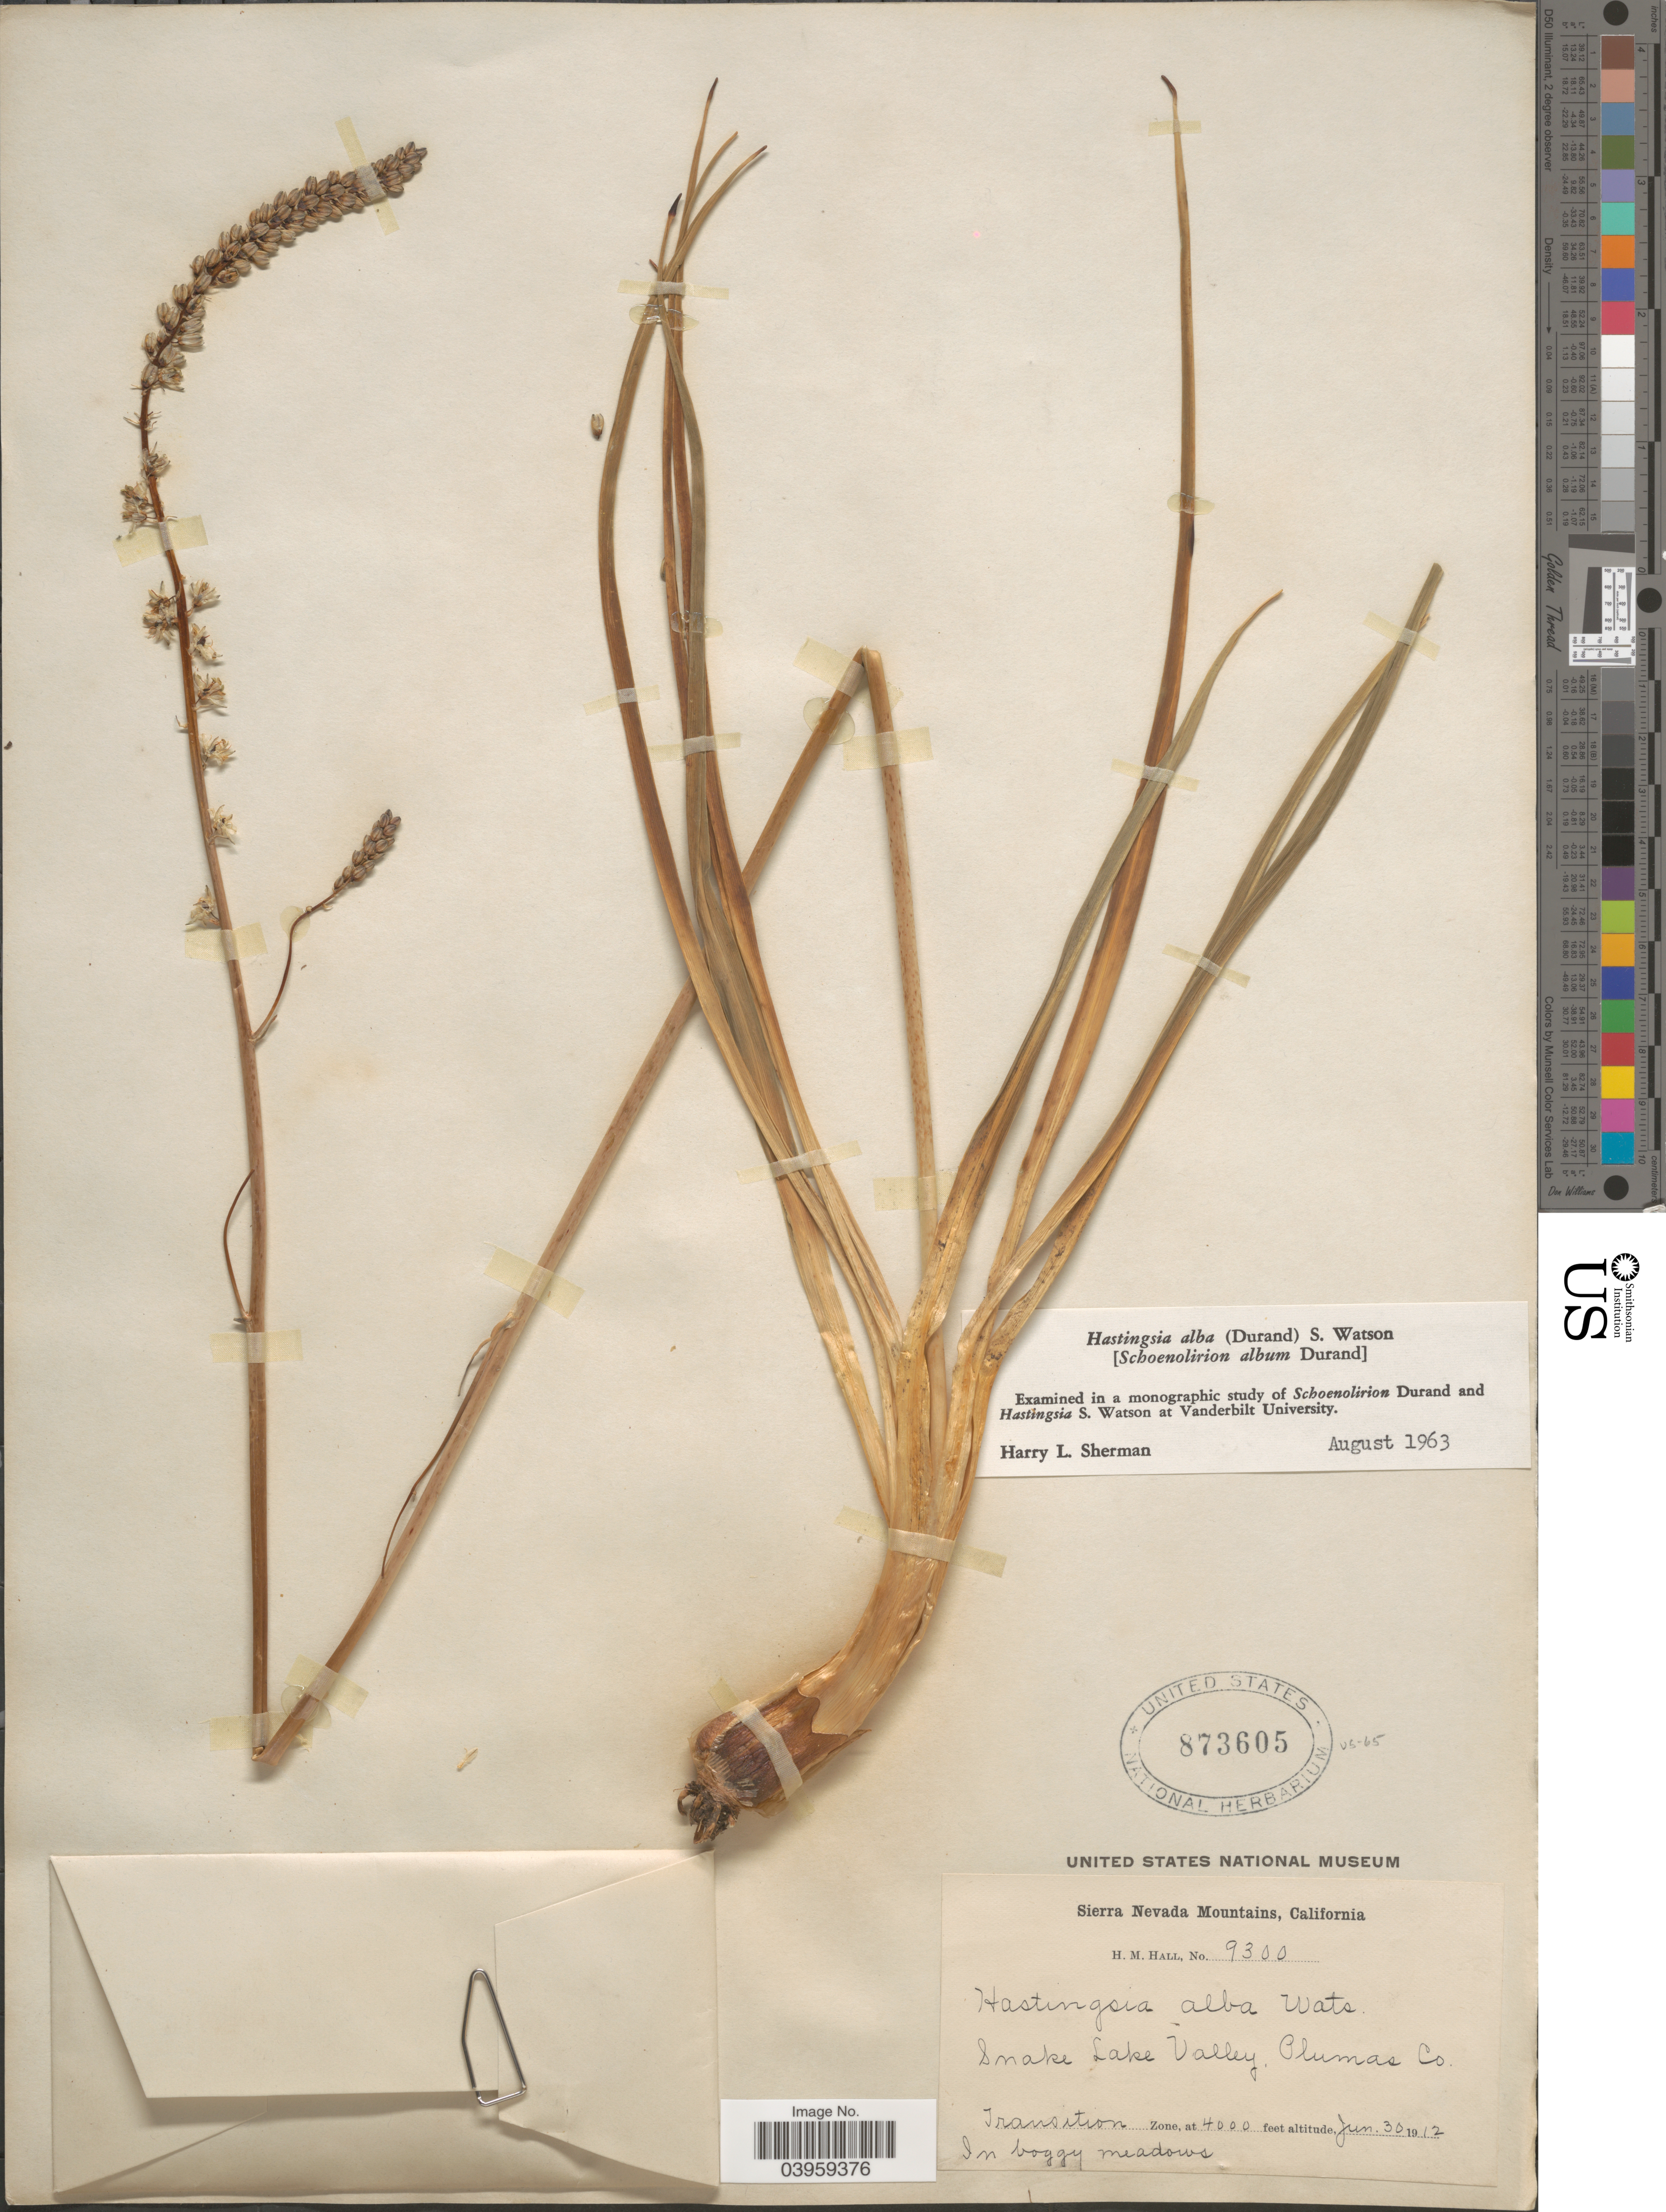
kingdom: Plantae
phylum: Tracheophyta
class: Liliopsida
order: Asparagales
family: Asparagaceae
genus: Hastingsia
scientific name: Hastingsia alba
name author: (Durand) S. Watson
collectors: H. M. Hall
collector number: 9300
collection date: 1912-06-30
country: United States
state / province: California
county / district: Plumas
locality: Sierra Nevada Mountains. Snake Lake Valley, Plumas Co. Transition Zone.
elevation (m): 1219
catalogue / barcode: US 873605